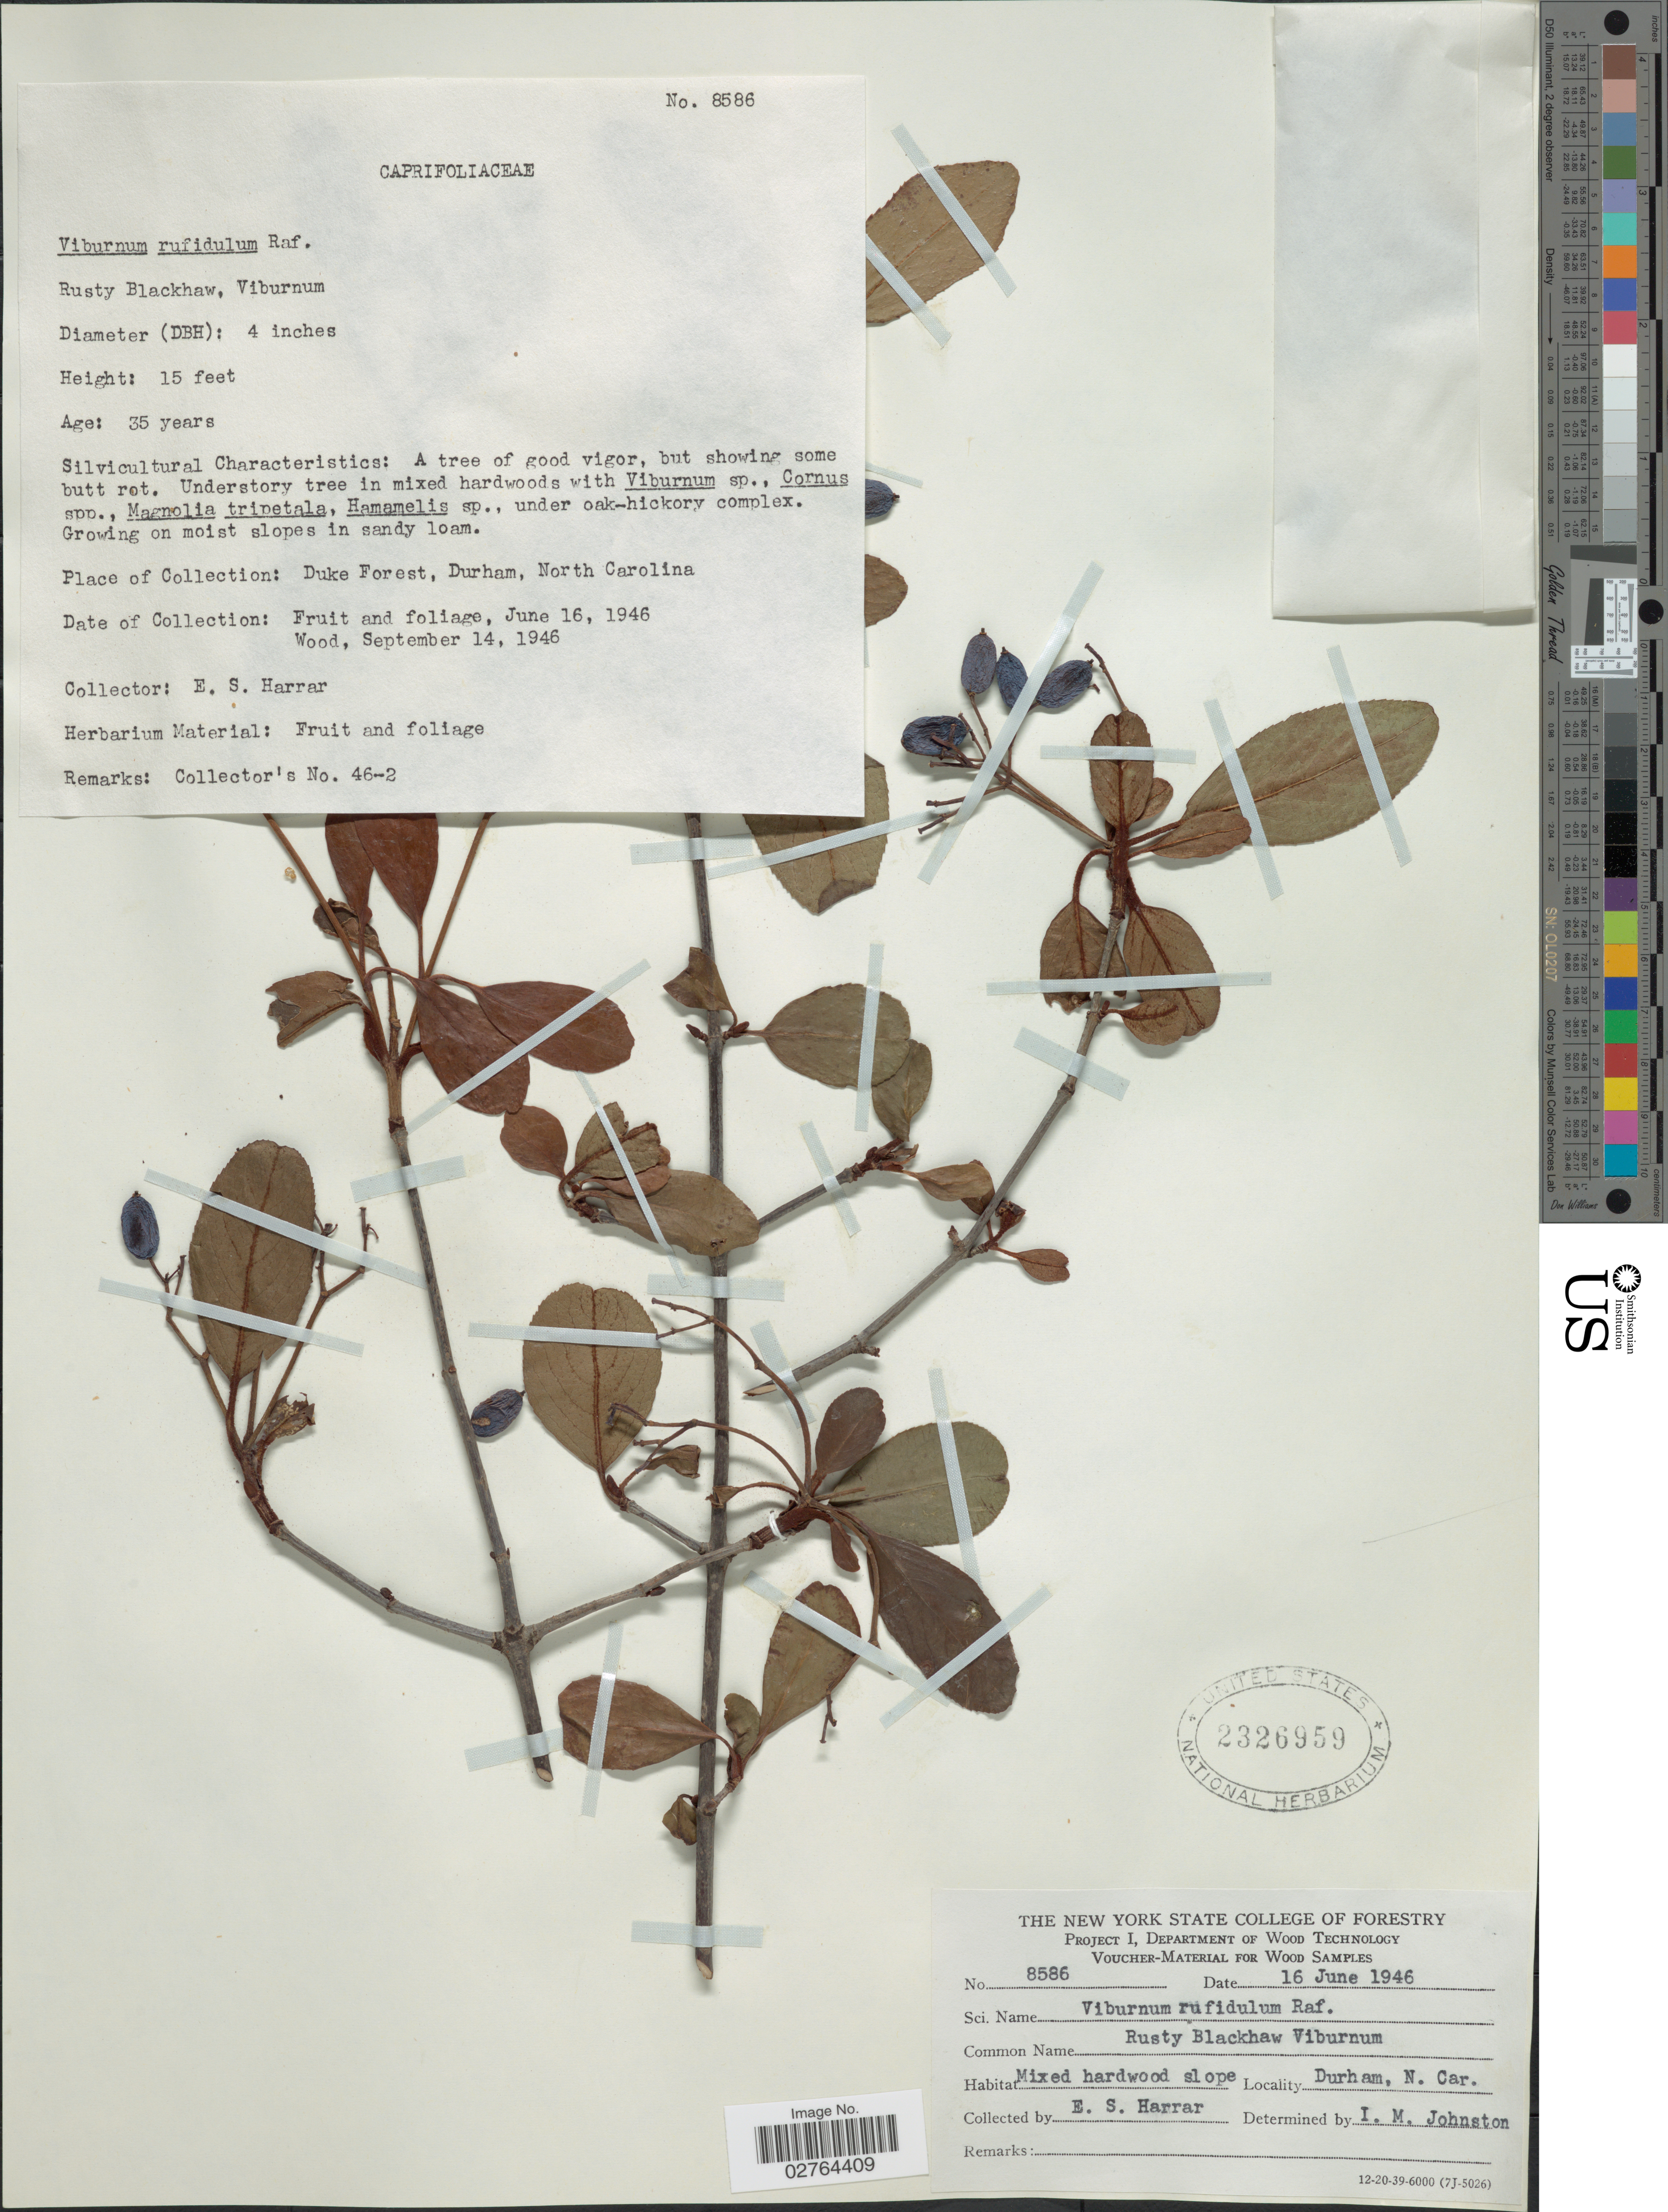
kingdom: Plantae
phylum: Tracheophyta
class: Magnoliopsida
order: Dipsacales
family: Viburnaceae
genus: Viburnum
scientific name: Viburnum rufidulum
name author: Raf.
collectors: E. Harrar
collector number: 8586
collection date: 1946-06-16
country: United States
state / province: North Carolina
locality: Durham.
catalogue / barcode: US 2326959